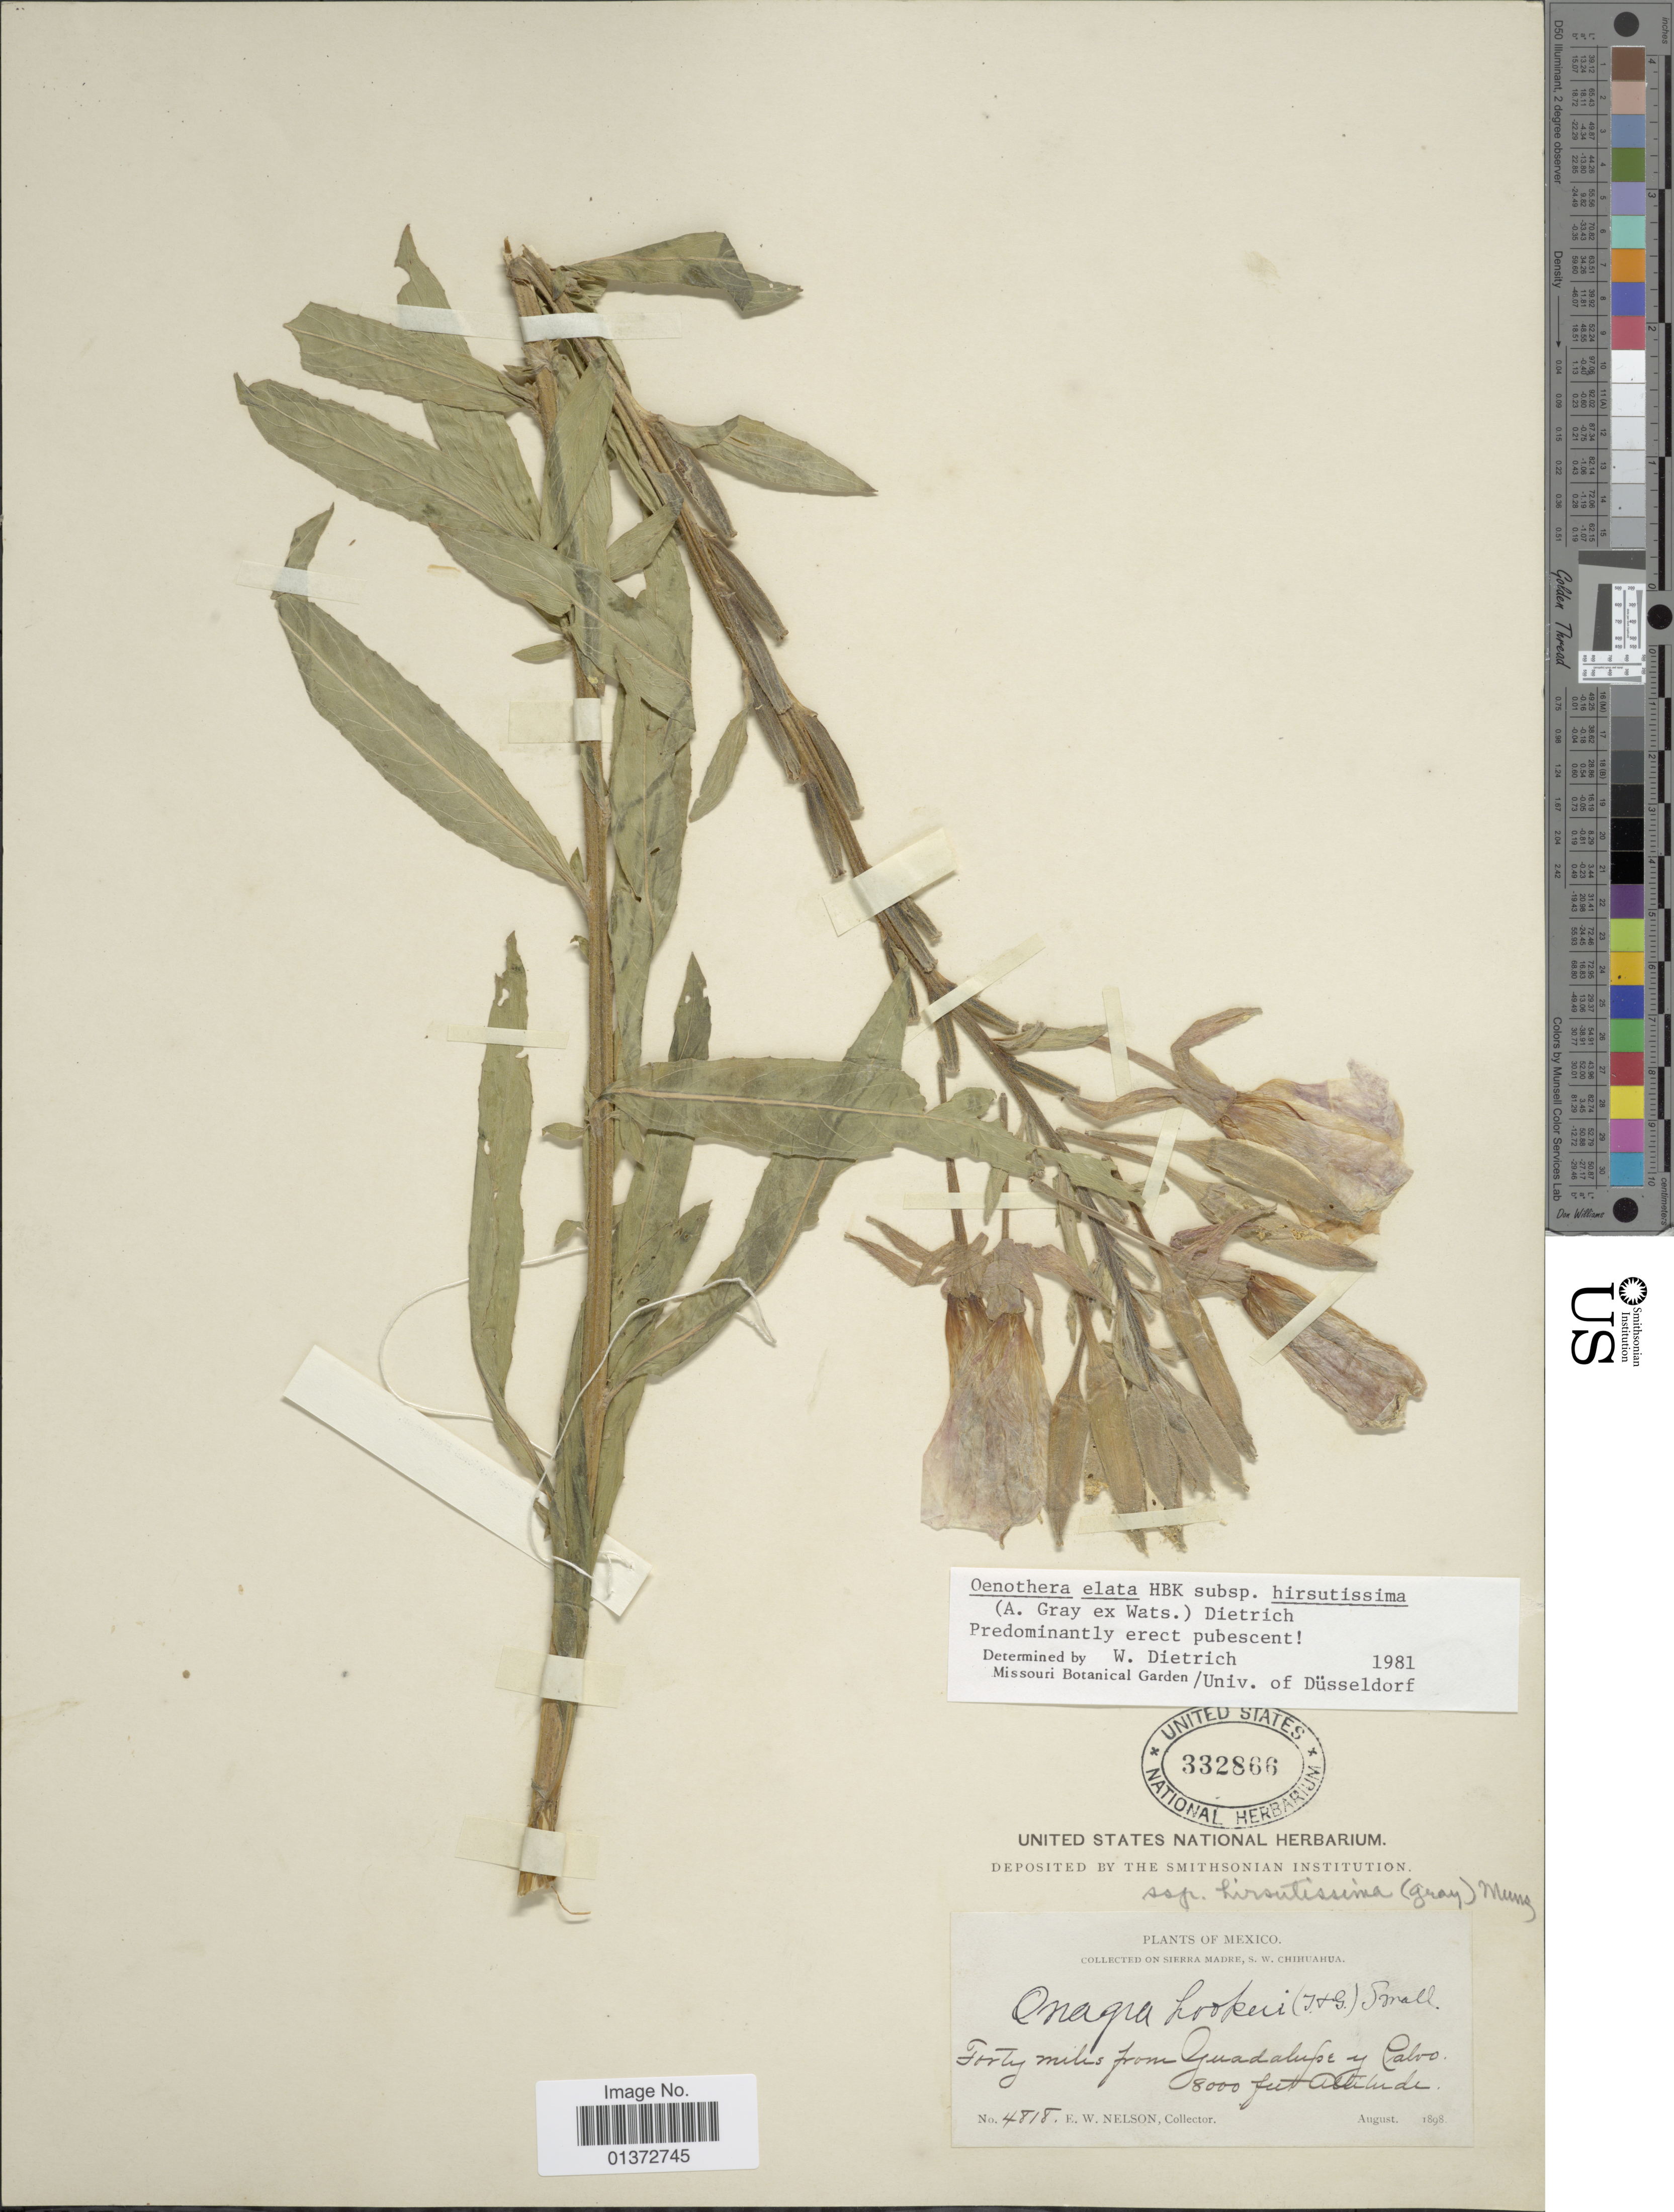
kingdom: Plantae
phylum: Tracheophyta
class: Magnoliopsida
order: Myrtales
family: Onagraceae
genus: Oenothera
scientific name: Oenothera elata subsp. hirsutissima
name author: (A. Gray ex S. Watson) W. Dietr.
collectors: E. W. Nelson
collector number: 4818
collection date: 1898-08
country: Mexico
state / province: Chihuahua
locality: Sierra Madre, Forty miles from Guadalupe y Cabo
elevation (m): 2438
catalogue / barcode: US 332866